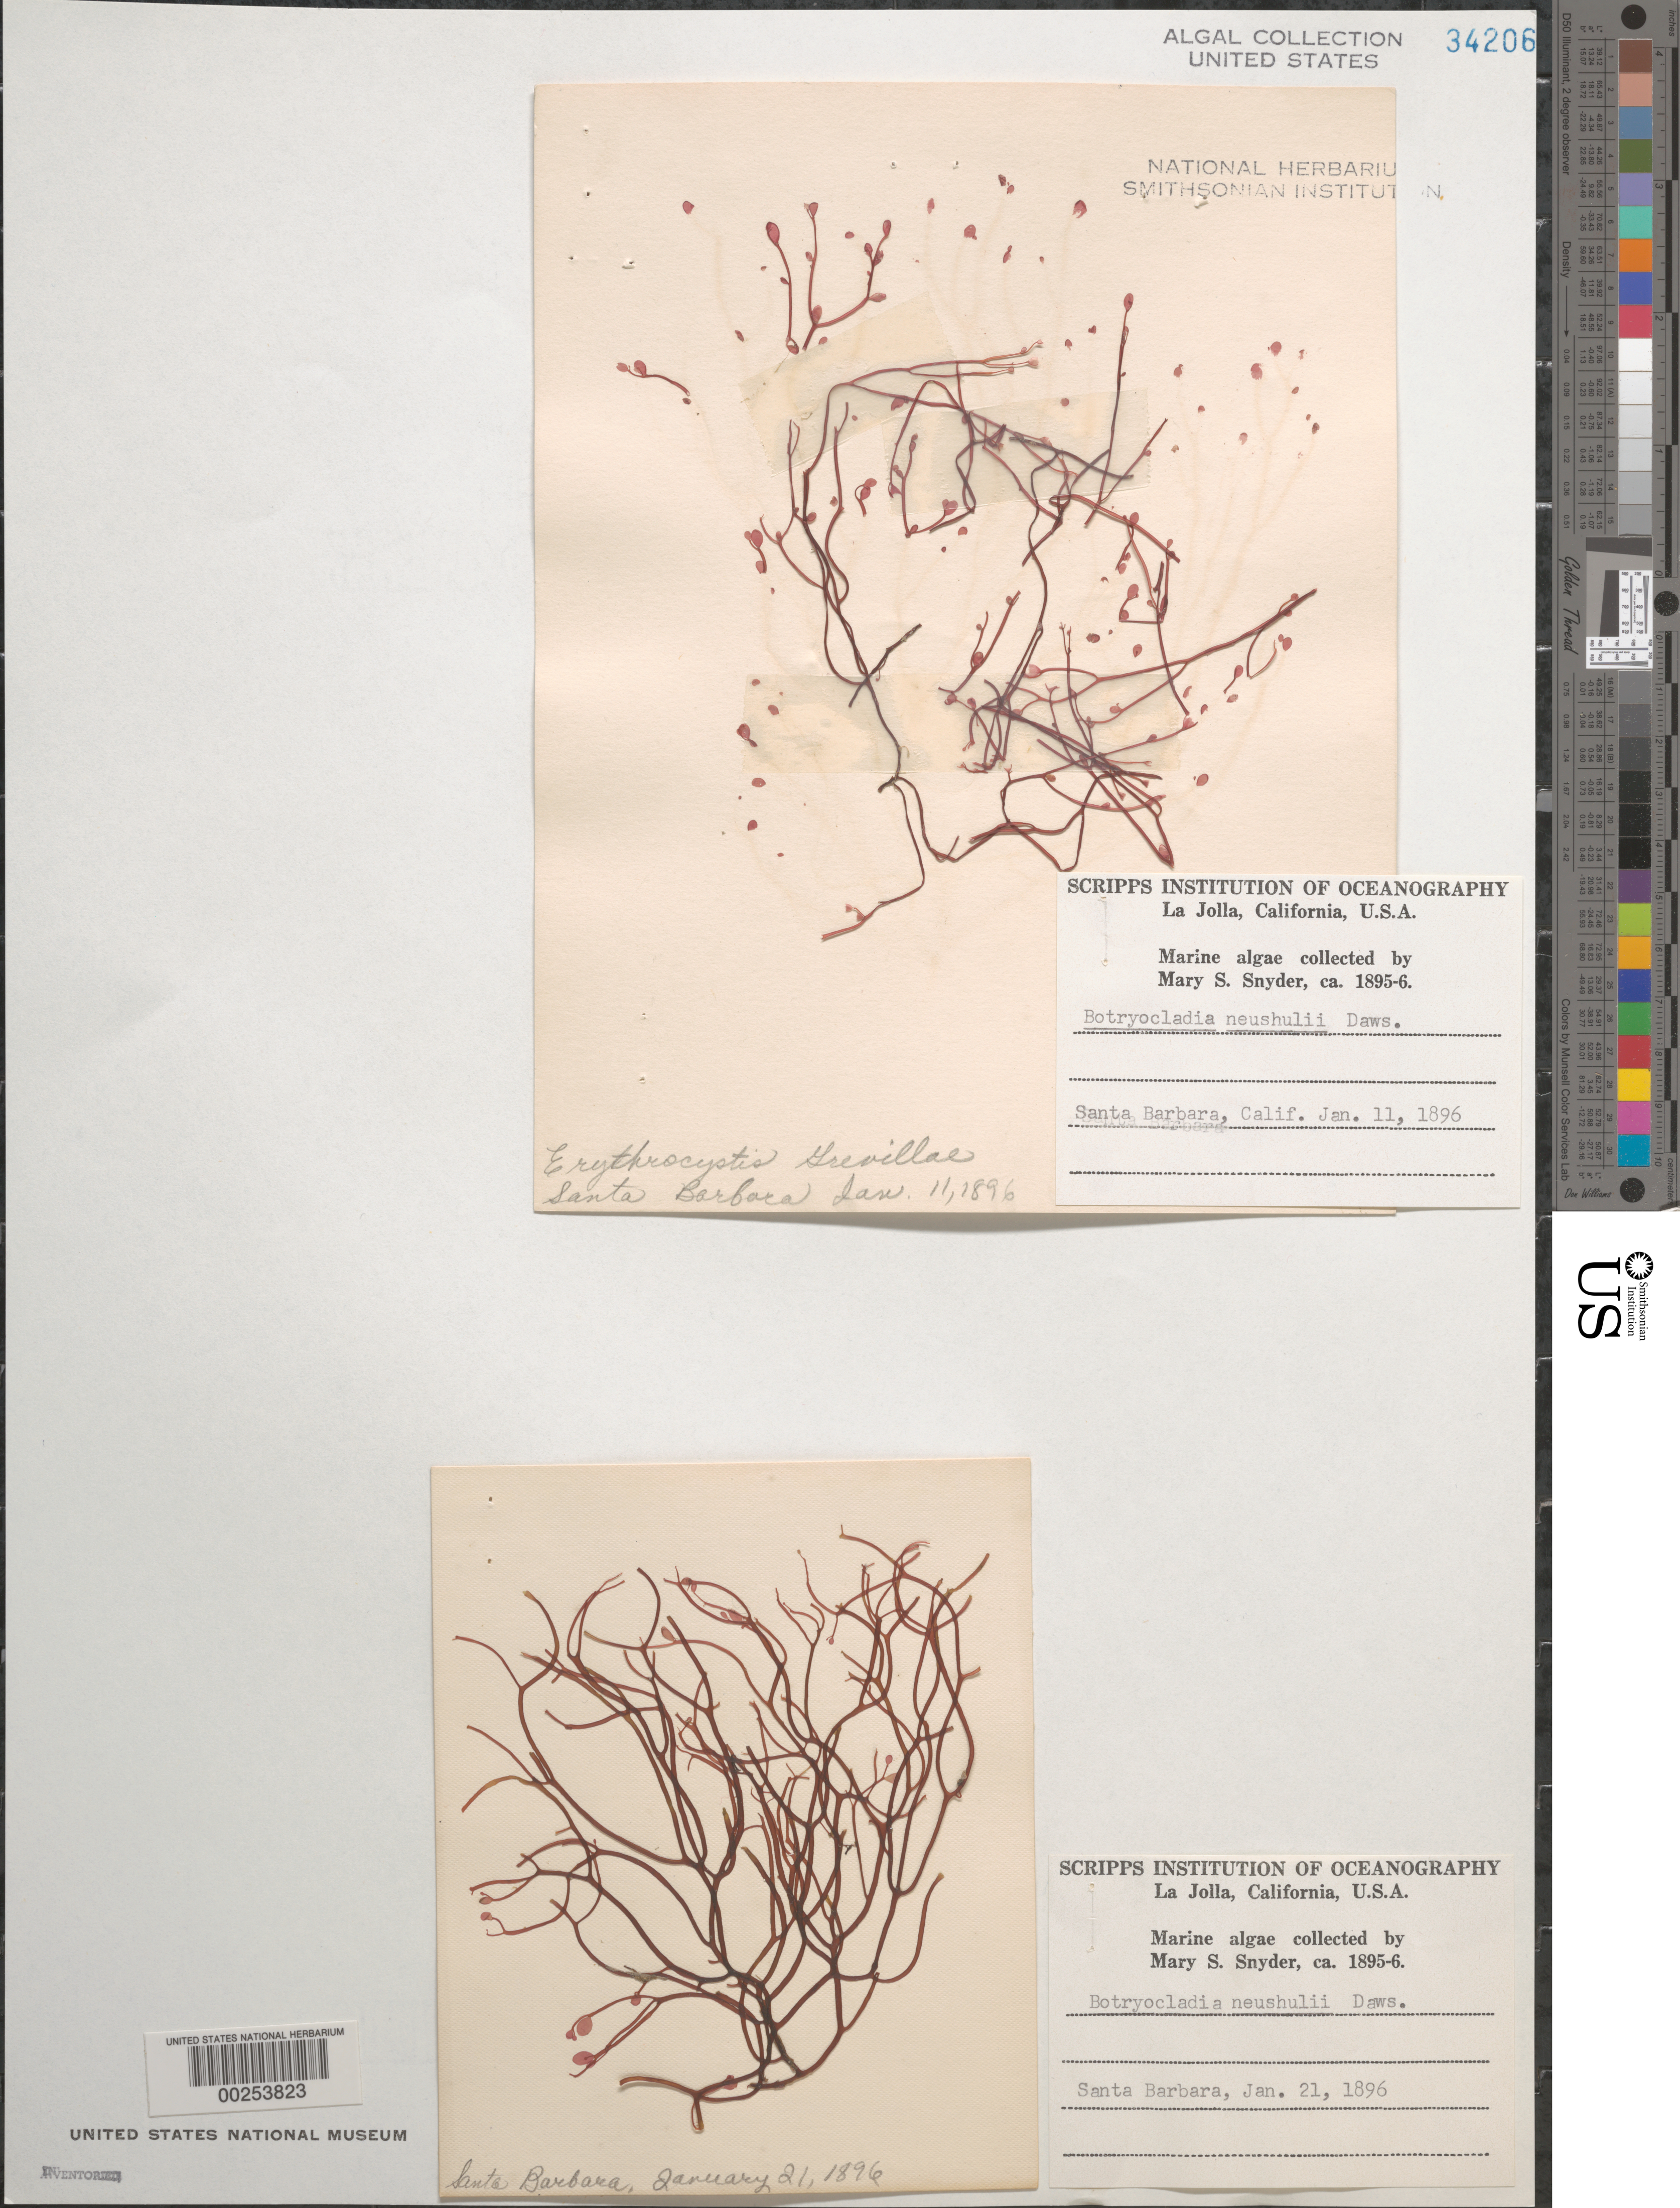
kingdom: Plantae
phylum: Rhodophyta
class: Florideophyceae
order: Rhodymeniales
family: Rhodymeniaceae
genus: Botryocladia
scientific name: Botryocladia neushulii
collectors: M. Snyder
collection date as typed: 11 Jan 1896 AND 21 Jan 1896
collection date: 1896-01-11,1896-01-21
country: United States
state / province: California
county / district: Santa Barbara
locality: Santa Barbara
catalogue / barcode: US 34206